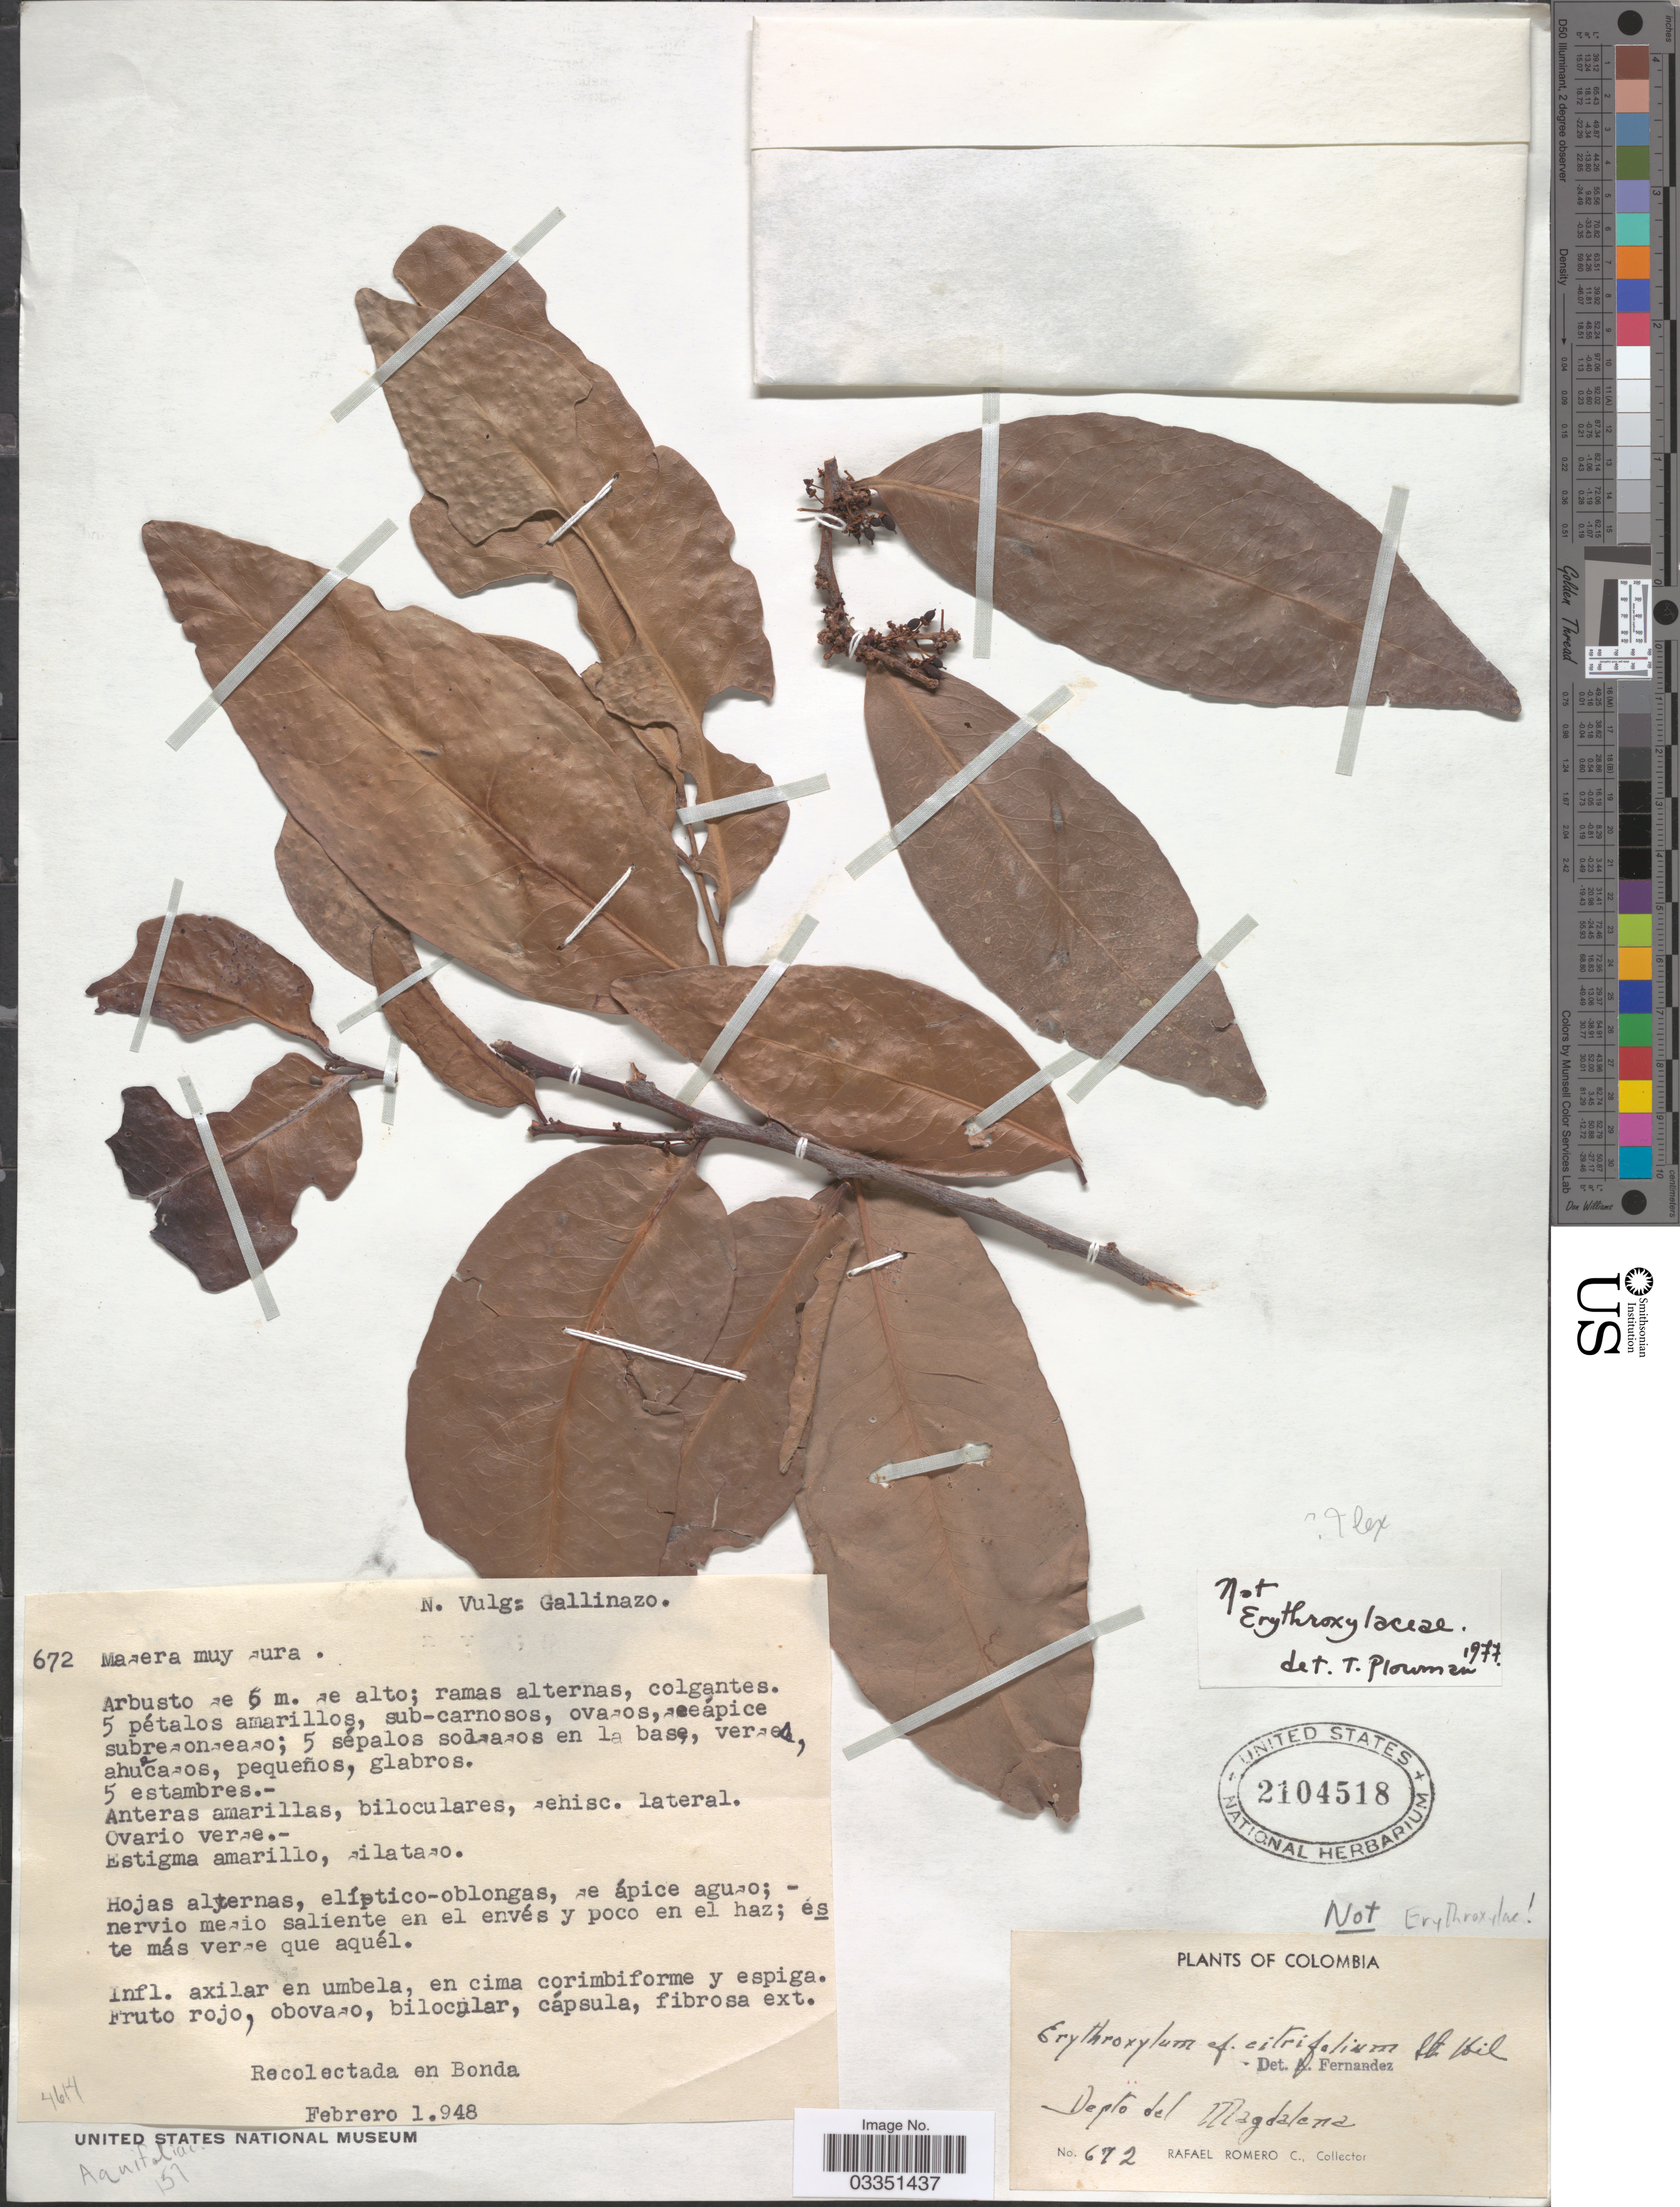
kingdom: Plantae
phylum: Tracheophyta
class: Magnoliopsida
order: Aquifoliales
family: Aquifoliaceae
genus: Ilex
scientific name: Ilex sp.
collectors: R. Romero Castañeda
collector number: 672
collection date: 1948-02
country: Colombia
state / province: Magdalena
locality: Depto del Magdalena. Bonda.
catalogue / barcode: US 2104518